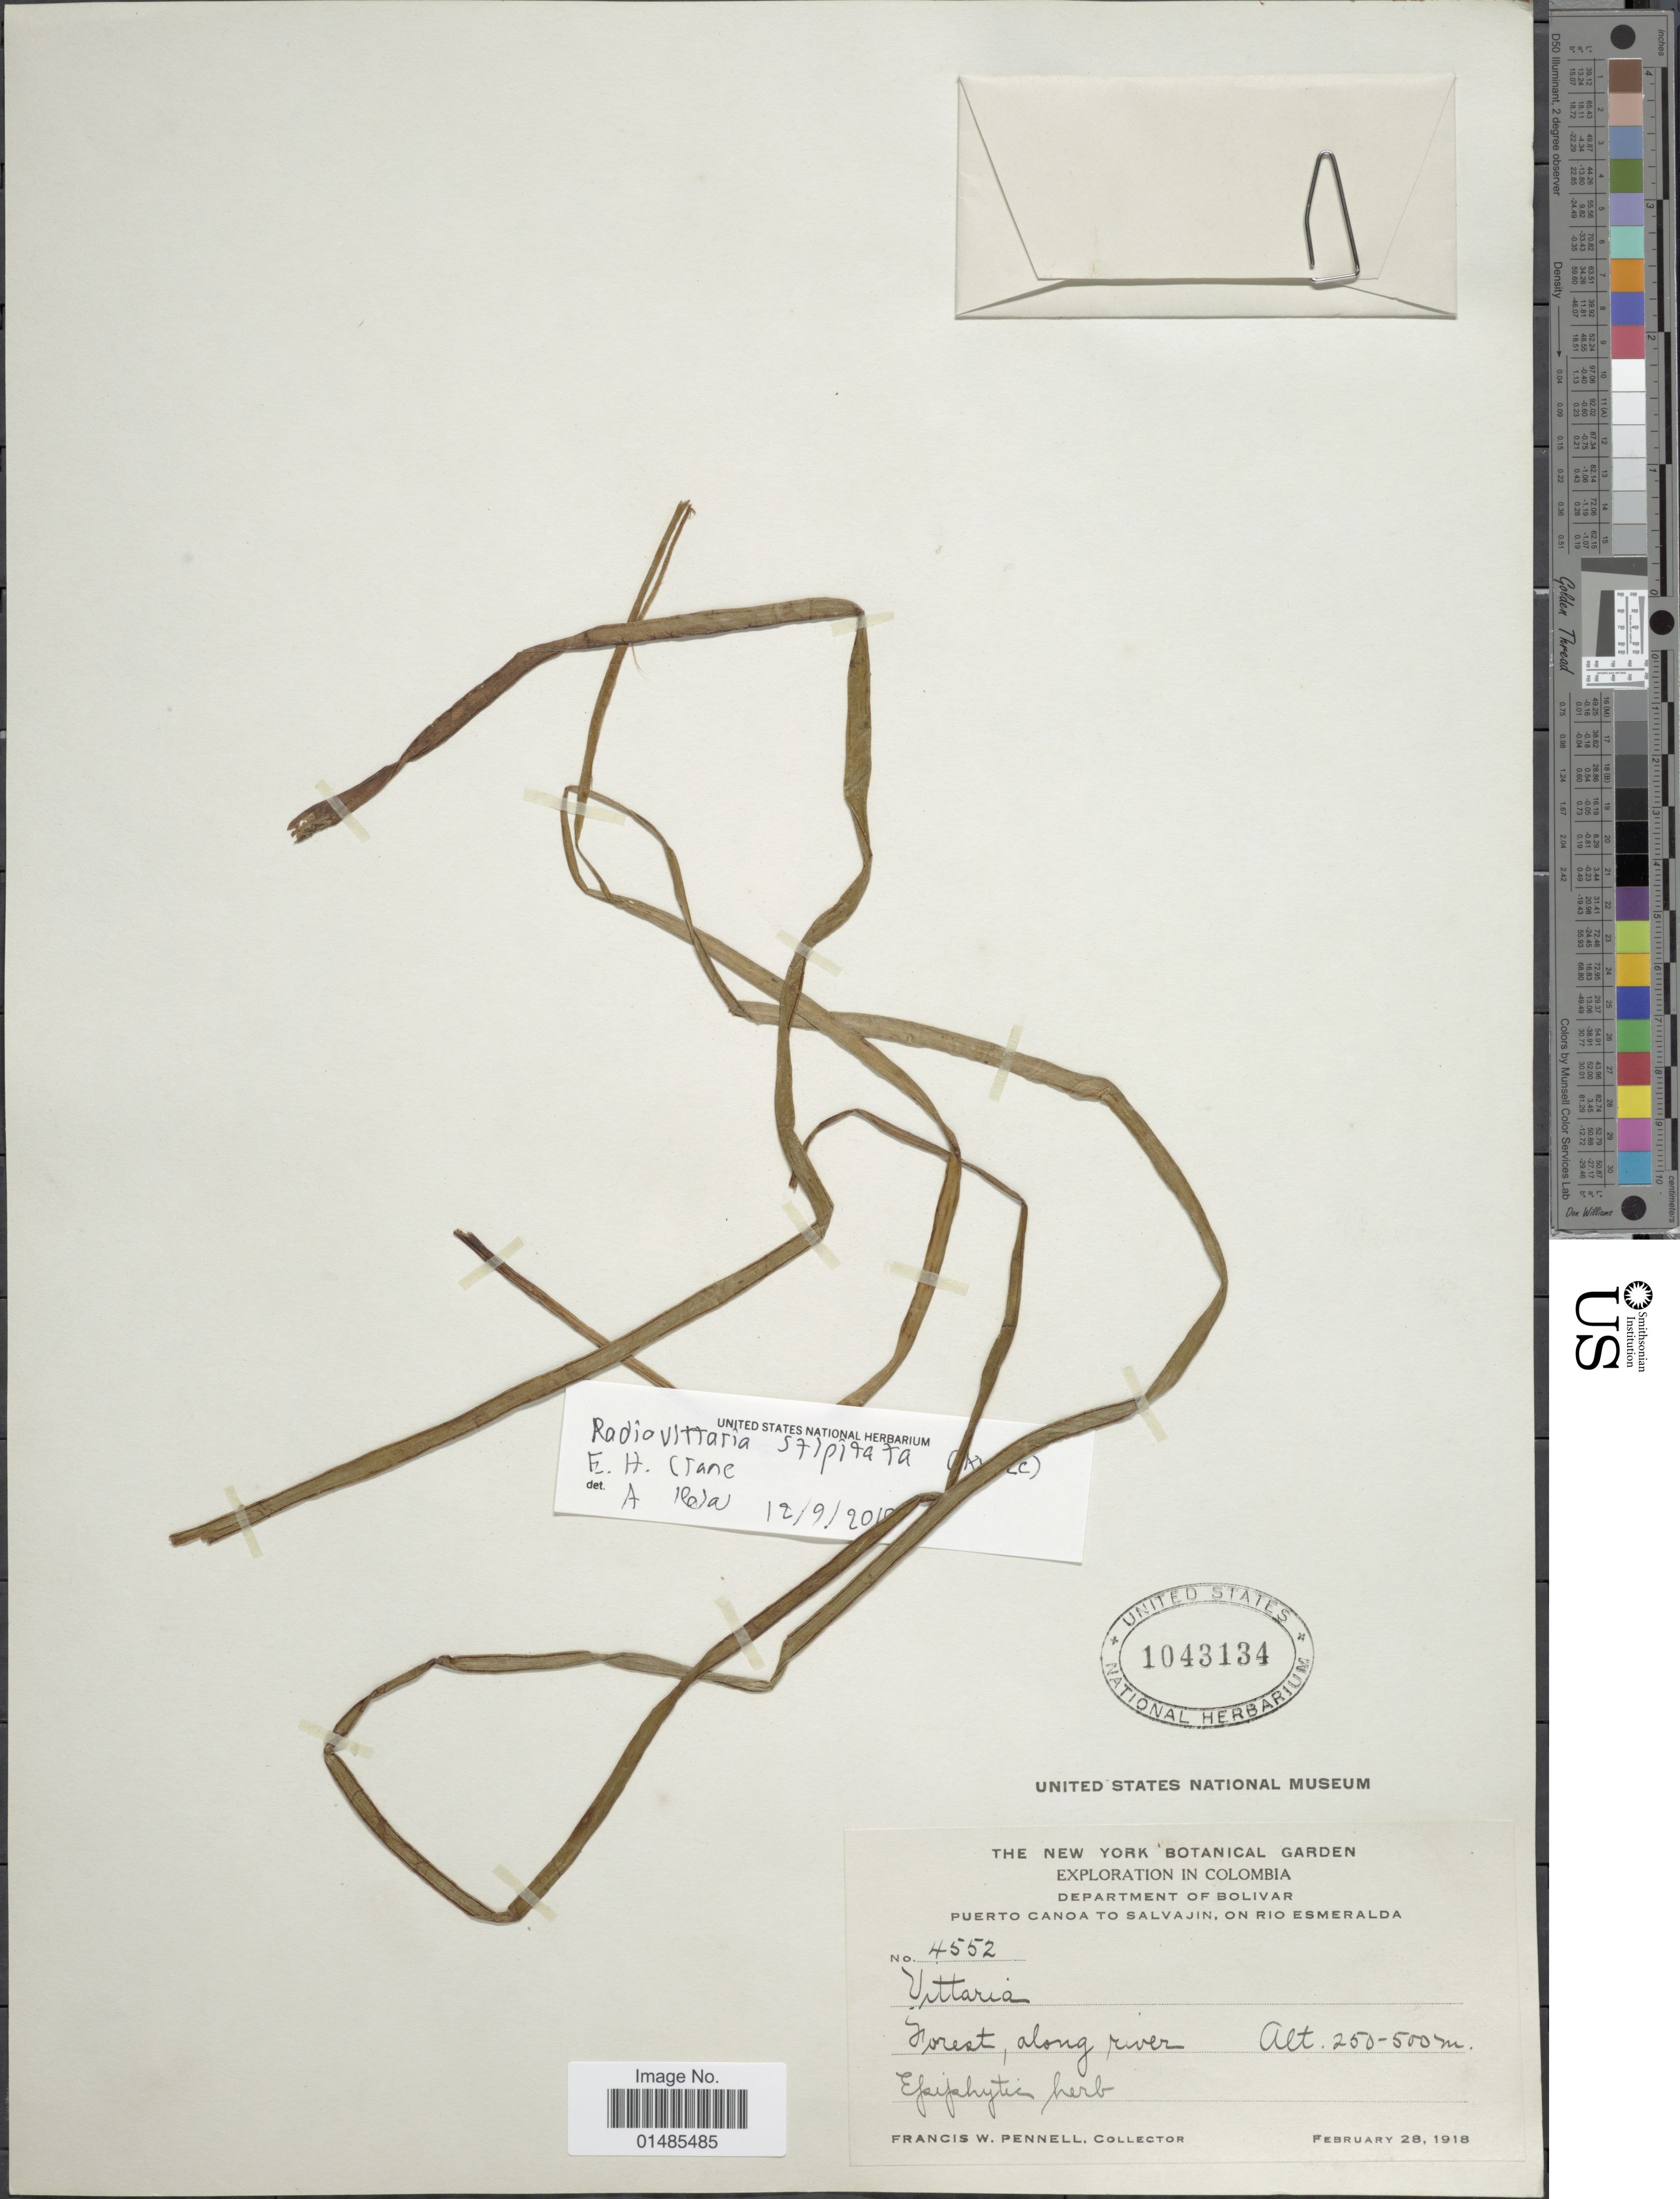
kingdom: Plantae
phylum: Tracheophyta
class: Polypodiopsida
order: Polypodiales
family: Pteridaceae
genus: Radiovittaria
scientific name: Radiovittaria stipitata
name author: (Kunze) E.H. Crane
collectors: F. W. Pennell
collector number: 4552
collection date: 1918-02-28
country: Colombia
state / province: Bolívar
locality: Puerto Canoa to Salvajin, on Rio Esmeralda. Forest, along river.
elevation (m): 250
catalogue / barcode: US 1043134